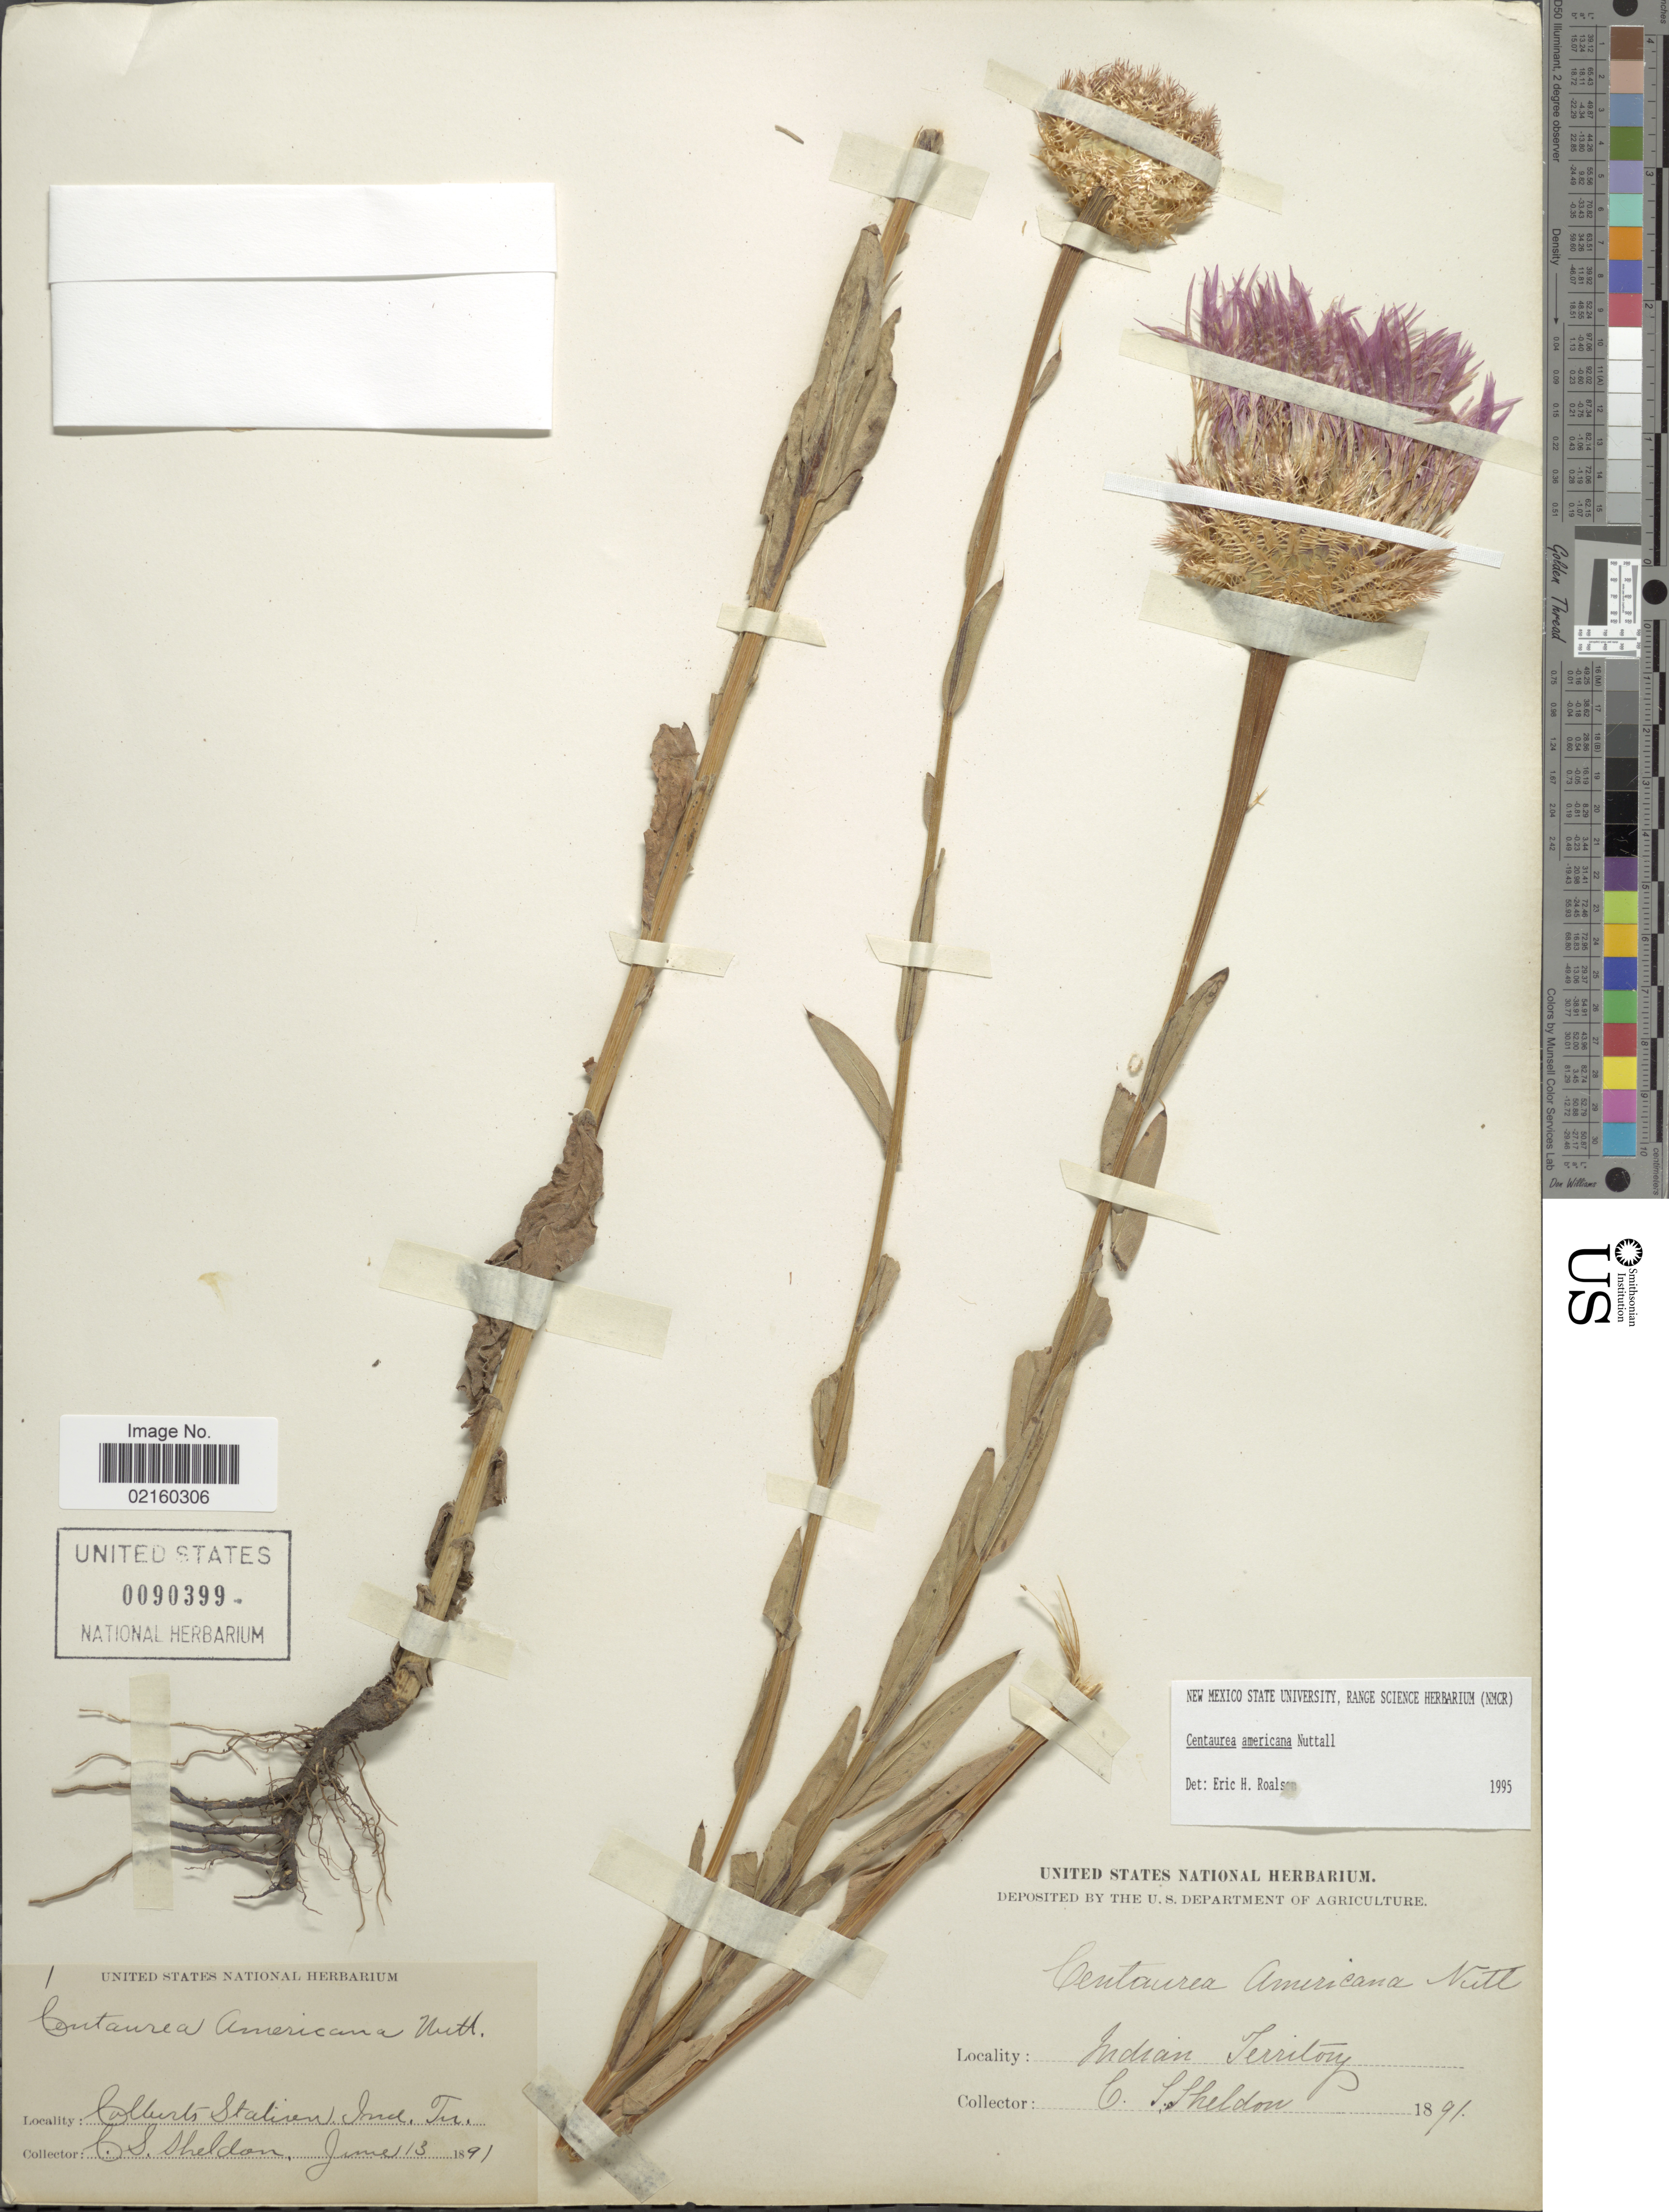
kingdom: Plantae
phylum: Tracheophyta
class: Magnoliopsida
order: Asterales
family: Asteraceae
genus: Plectocephalus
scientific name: Plectocephalus americanus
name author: (Nutt.) D. Don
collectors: C. S. Sheldon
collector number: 1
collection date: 1891-06-13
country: United States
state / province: Oklahoma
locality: Indian Territory, Colbert Station, Ind. Ter.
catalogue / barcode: US 90399